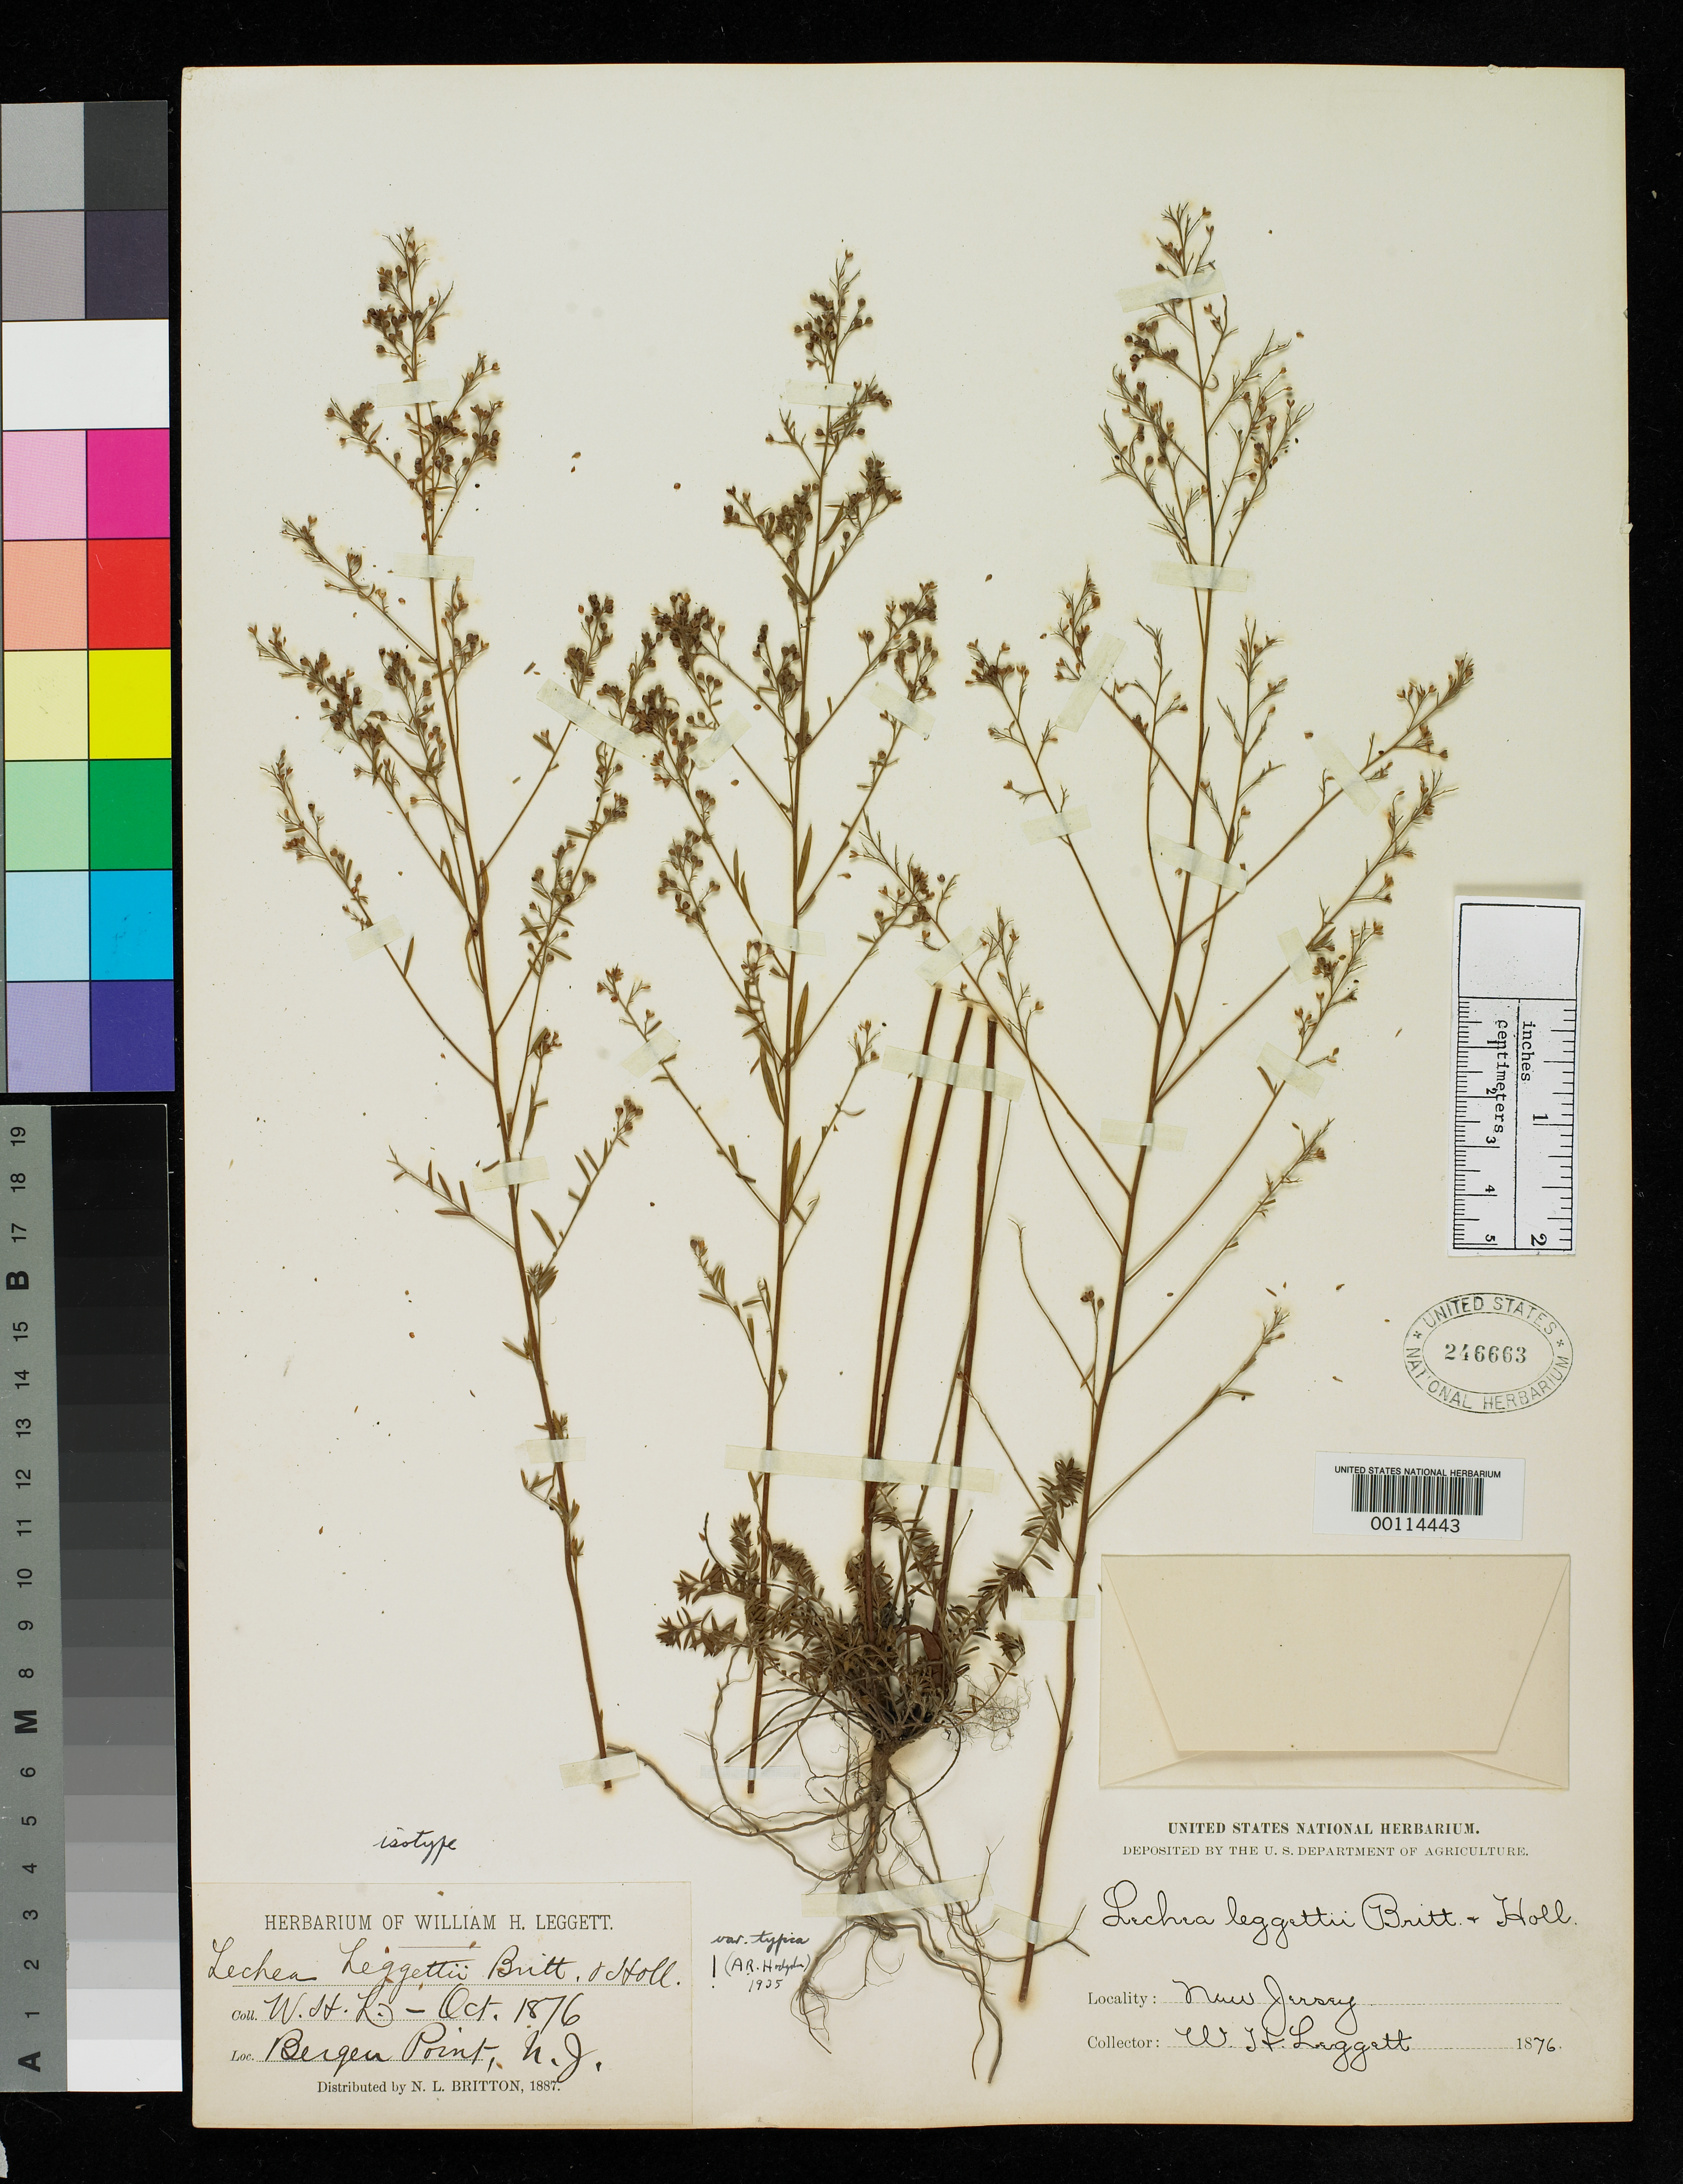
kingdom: Plantae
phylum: Tracheophyta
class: Magnoliopsida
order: Malvales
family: Cistaceae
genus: Lechea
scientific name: Lechea leggettii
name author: Britton & Hollick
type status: Isotype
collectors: W. Leggett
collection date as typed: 07 Oct 1876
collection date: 1876-10-07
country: United States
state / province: New Jersey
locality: Bergen Point.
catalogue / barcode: US 246663